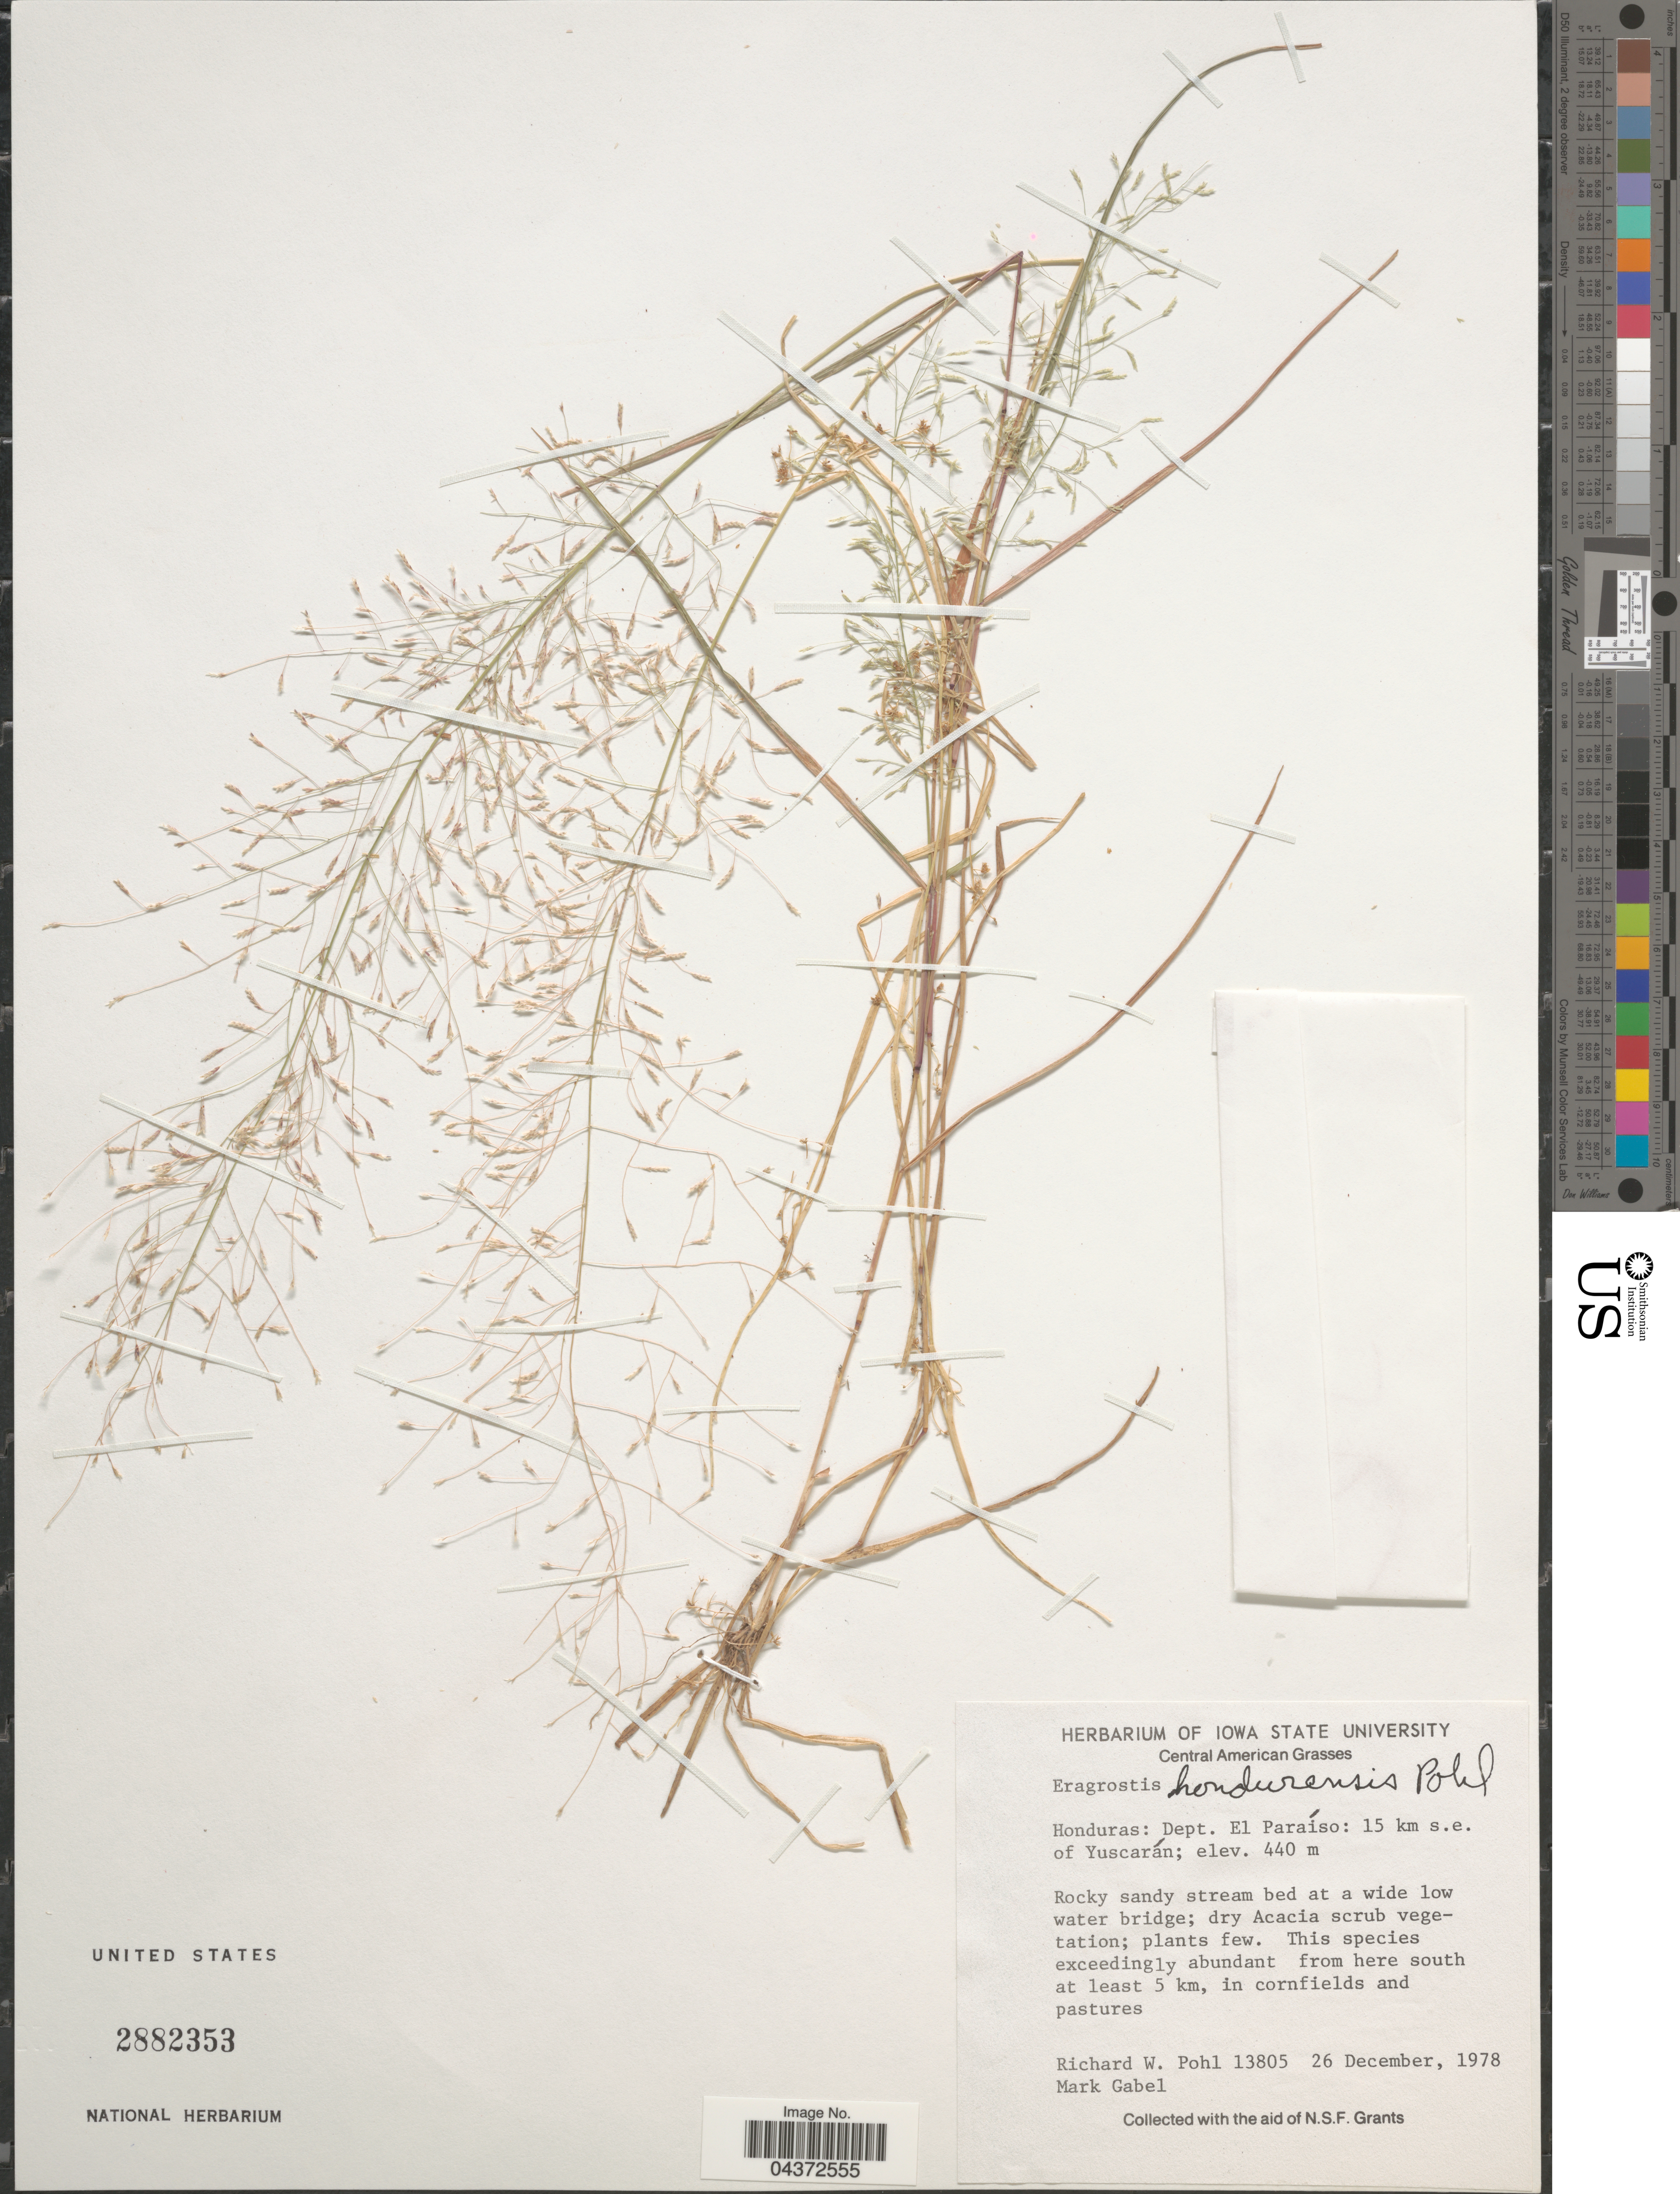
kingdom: Plantae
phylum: Tracheophyta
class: Liliopsida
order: Poales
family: Poaceae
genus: Eragrostis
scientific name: Eragrostis hondurensis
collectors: R. W. Pohl & M. Gabel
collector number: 13805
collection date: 1978-12-26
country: Honduras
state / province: El Paraiso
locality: Dept. El Paraíso: 15 km s.e. of Yuscarán. Rocky sandy stream bed at a wide low water bridge.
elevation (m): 440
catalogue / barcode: US 2882353